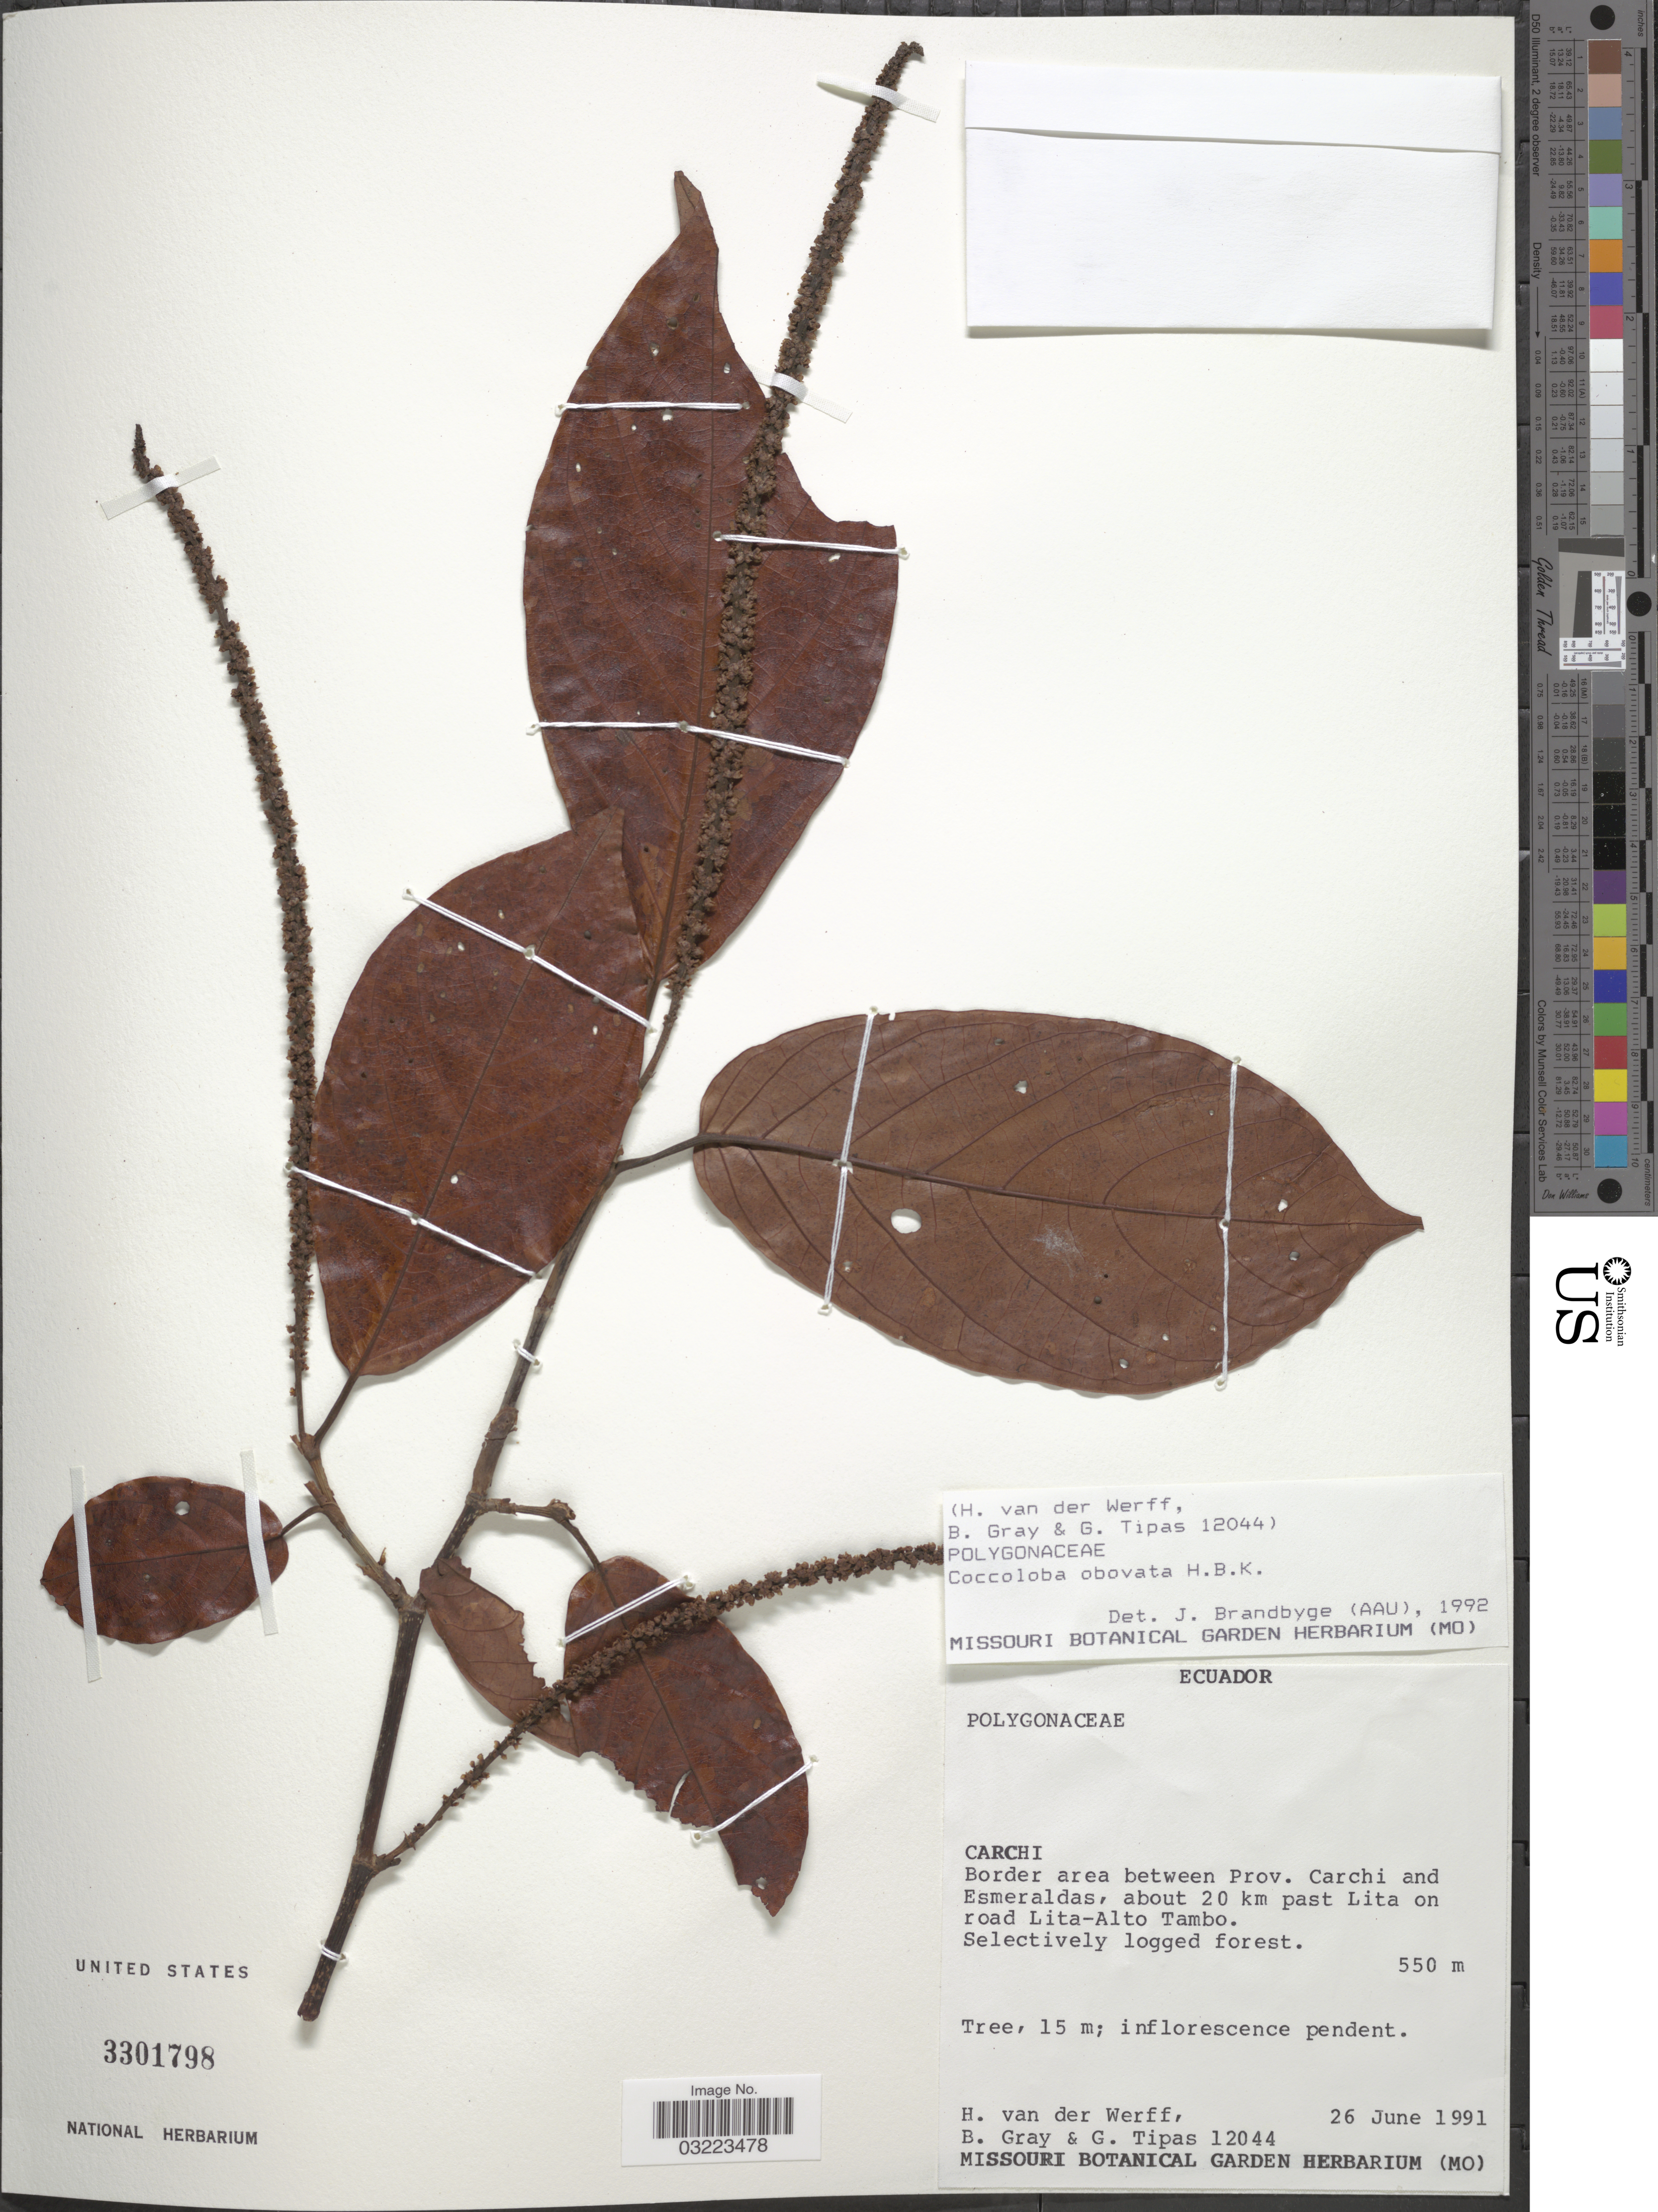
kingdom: Plantae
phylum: Tracheophyta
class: Magnoliopsida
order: Caryophyllales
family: Polygonaceae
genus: Coccoloba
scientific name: Coccoloba obovata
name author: Kunth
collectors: H. van der Werff, B. Gray & G. Tipas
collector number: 12044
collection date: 1991-06-26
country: Ecuador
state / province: Carchi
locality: Border area between Prov. Carchi and Esmeraldas, about 20 km past Lita on road Lita-Alto Tambo.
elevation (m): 550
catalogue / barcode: US 3301798